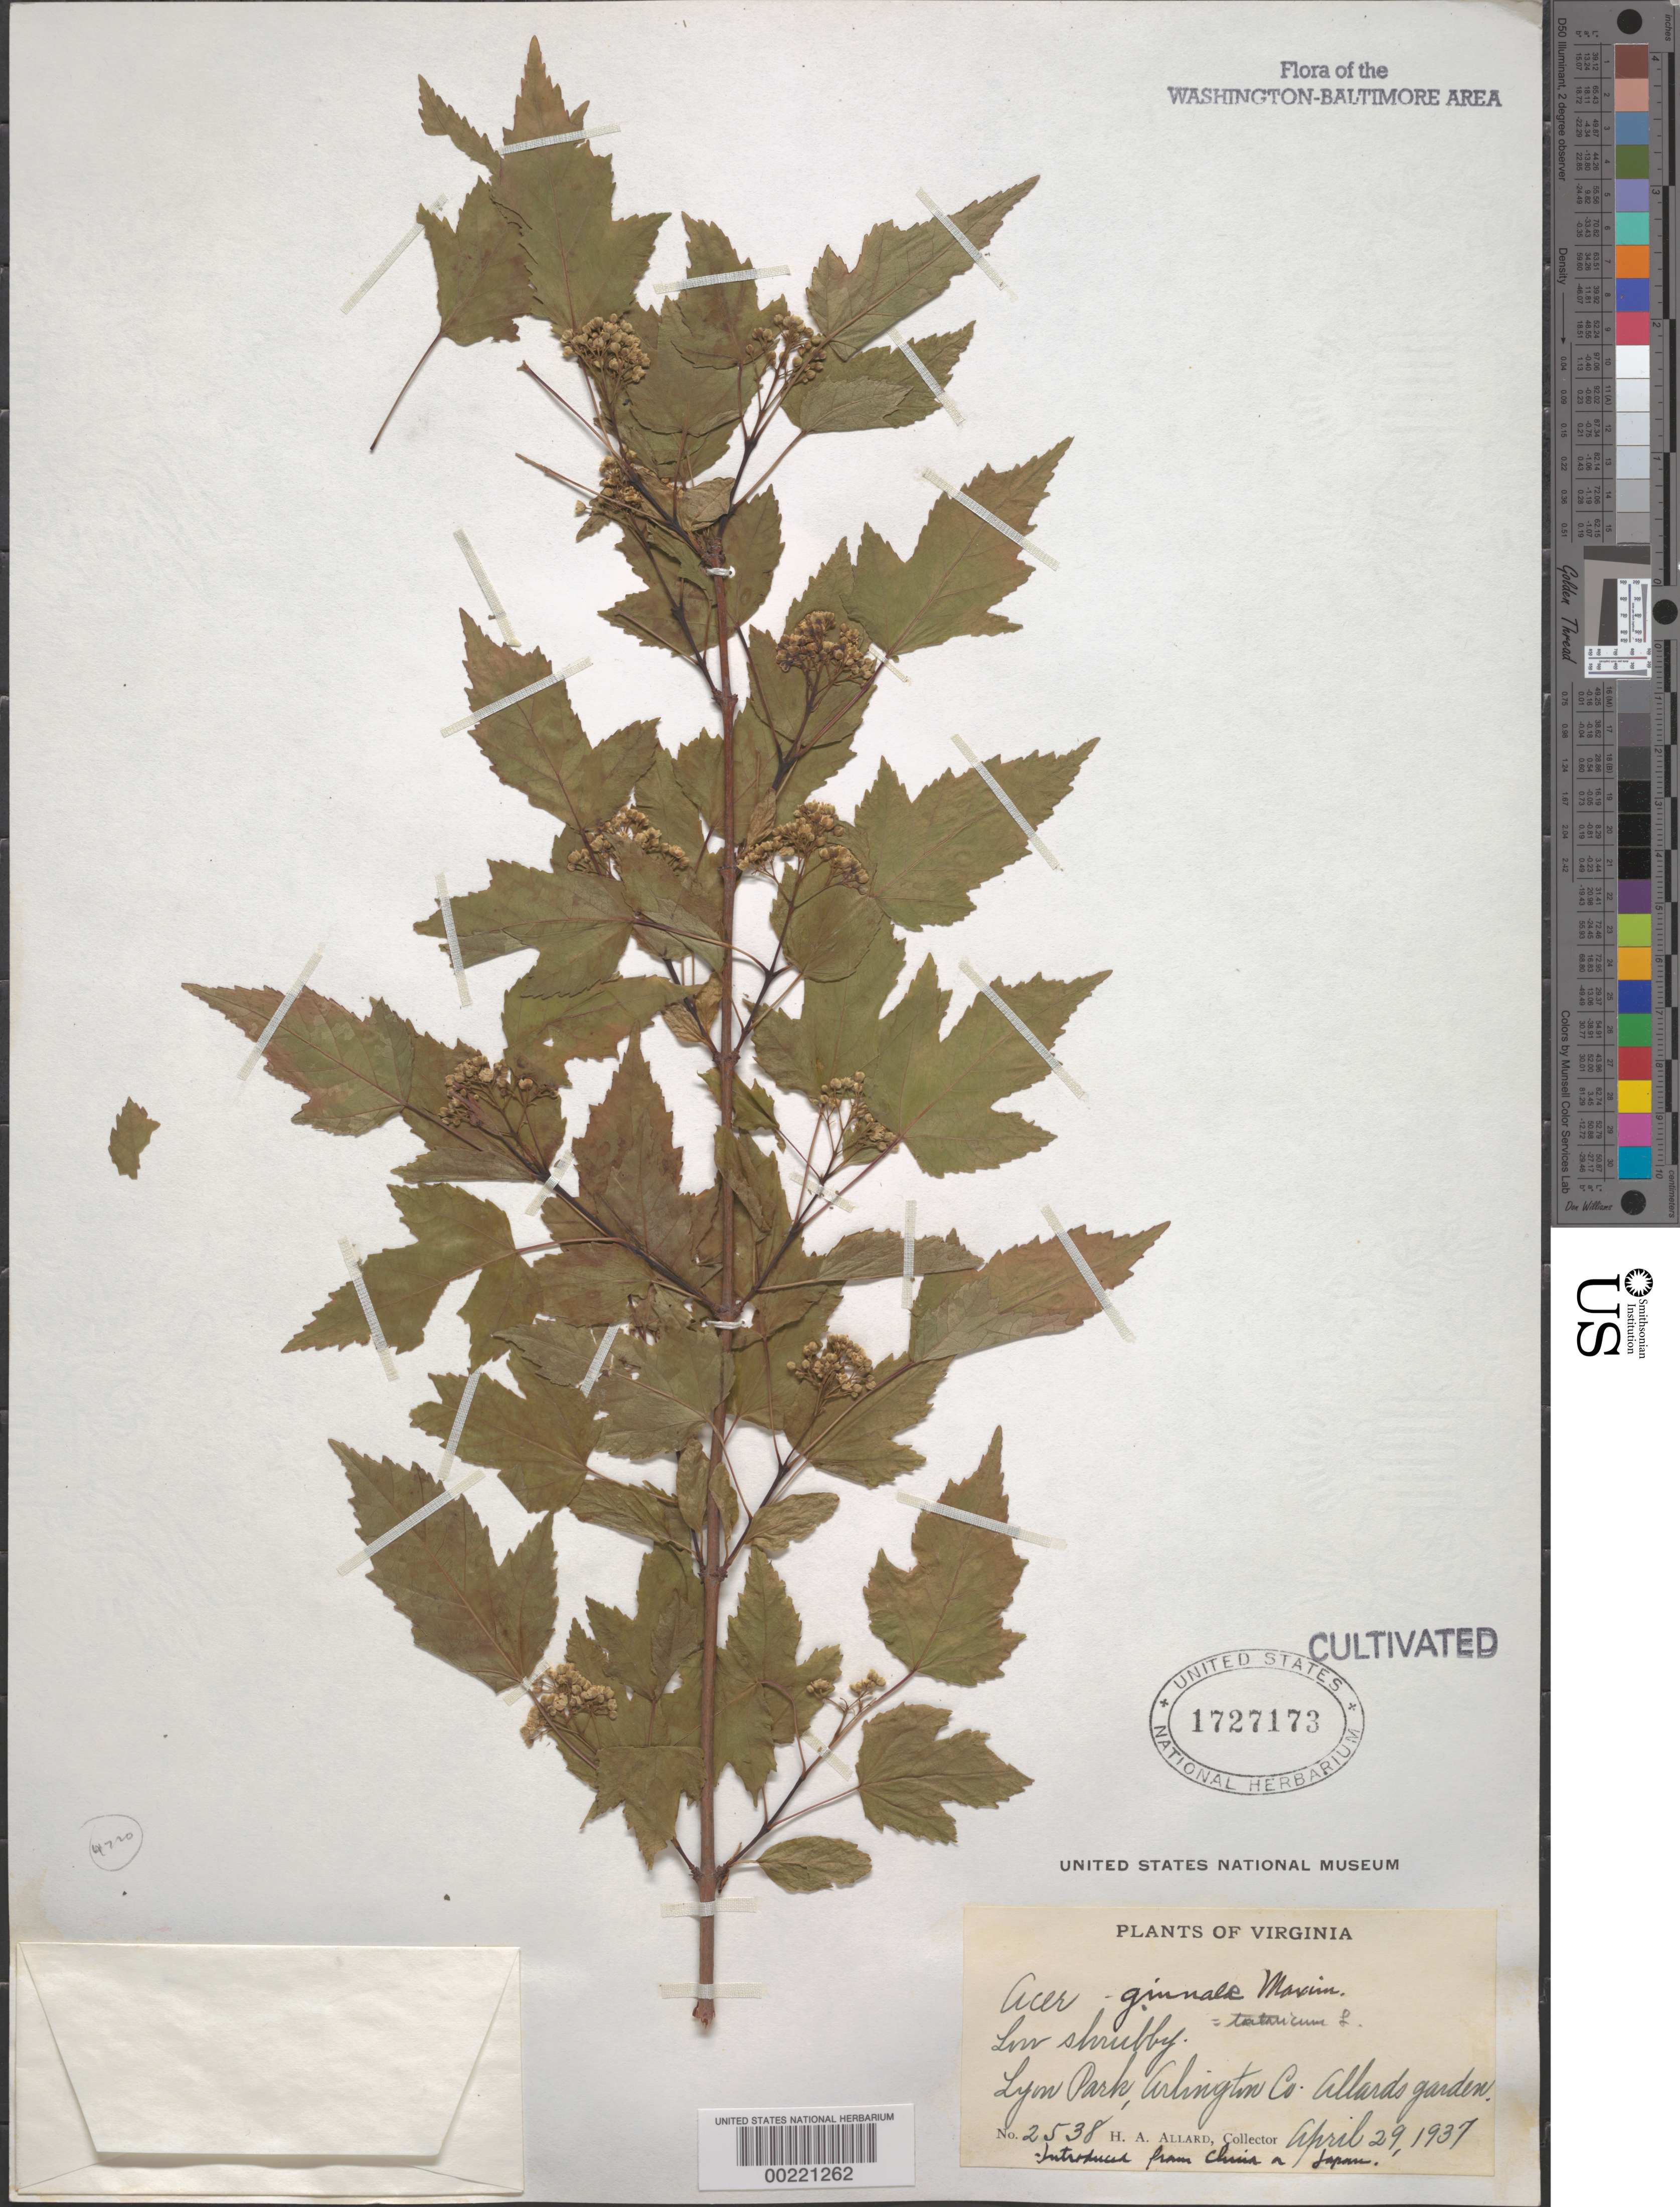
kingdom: Plantae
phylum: Tracheophyta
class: Magnoliopsida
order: Sapindales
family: Sapindaceae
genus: Acer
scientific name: Acer ginnala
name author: Maxim.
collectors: H. A. Allard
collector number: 2538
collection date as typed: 29 Apr 1937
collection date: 1937-04-29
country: United States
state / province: Virginia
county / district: Arlington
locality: Arlington, 3000 7th St N, H.A. Allard's garden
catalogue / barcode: US 1727173